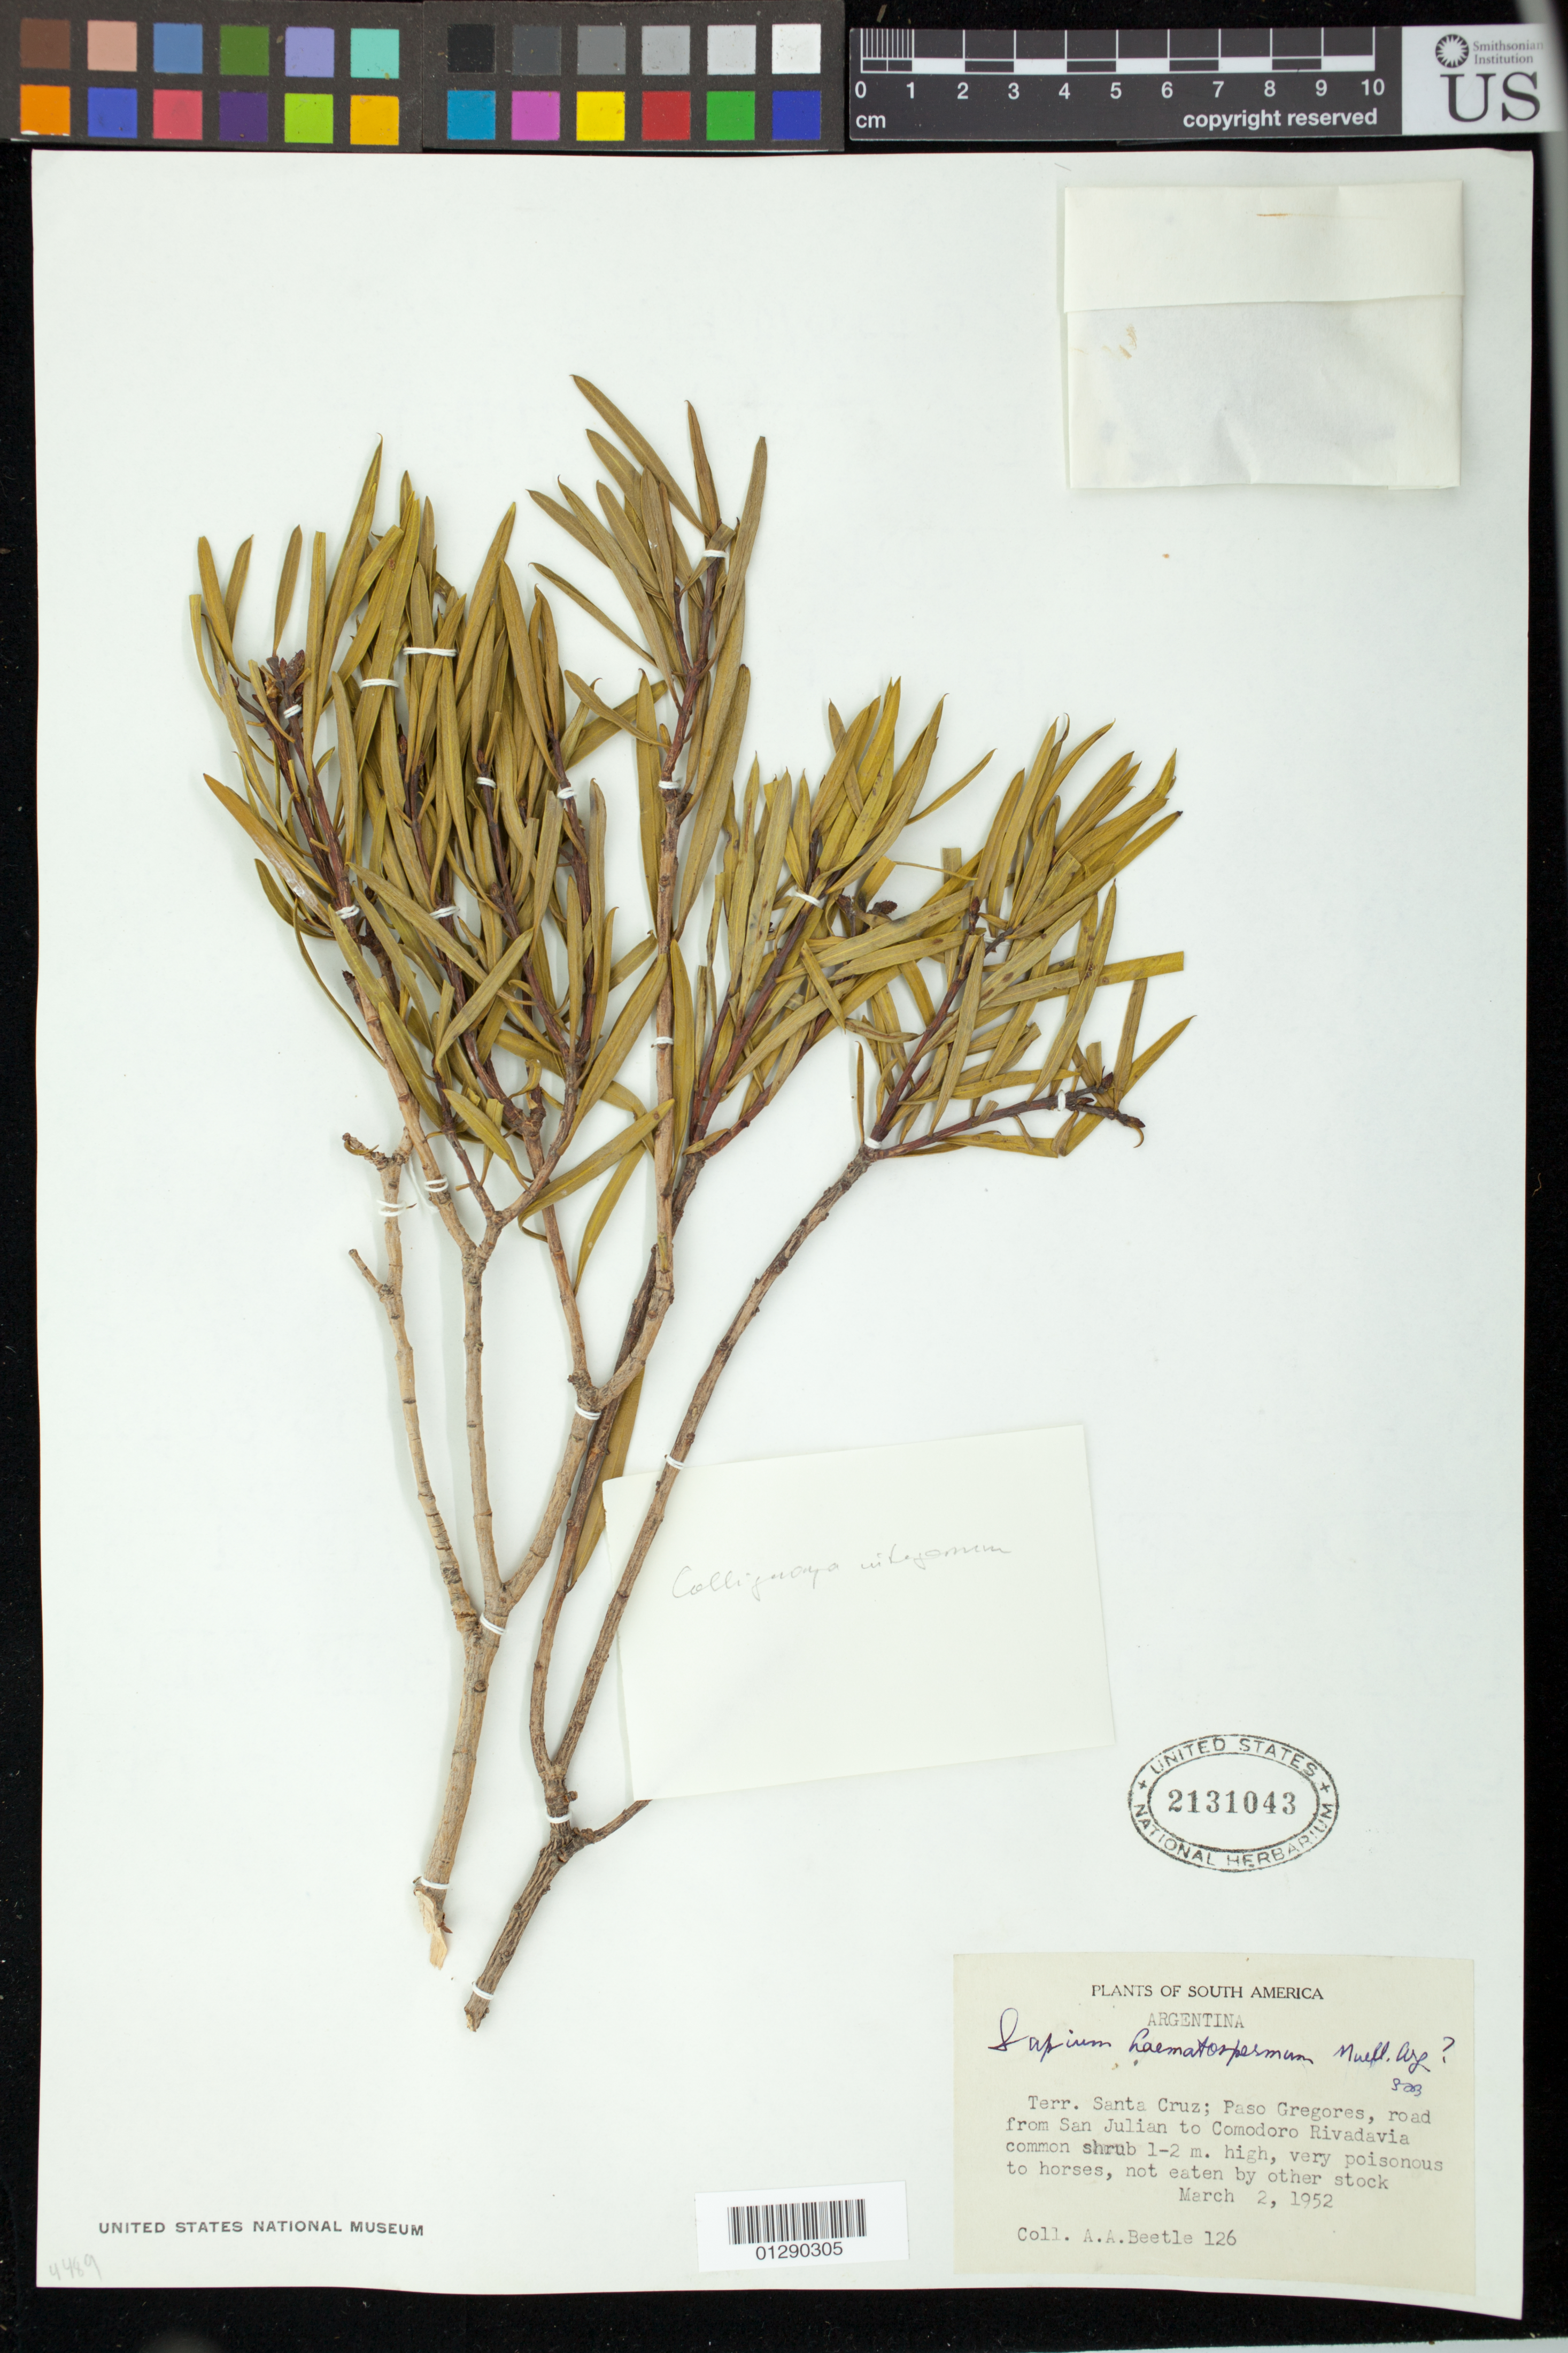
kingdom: Plantae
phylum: Tracheophyta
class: Magnoliopsida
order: Malpighiales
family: Euphorbiaceae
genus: Colliguaja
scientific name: Colliguaja integerrima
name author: Gillies & Hook.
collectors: A. A. Beetle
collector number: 126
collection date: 1952-03-02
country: Argentina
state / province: Santa Cruz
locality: Paso Gregores, road from San Julian to Comodoro Rivadavia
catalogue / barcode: US 2131043